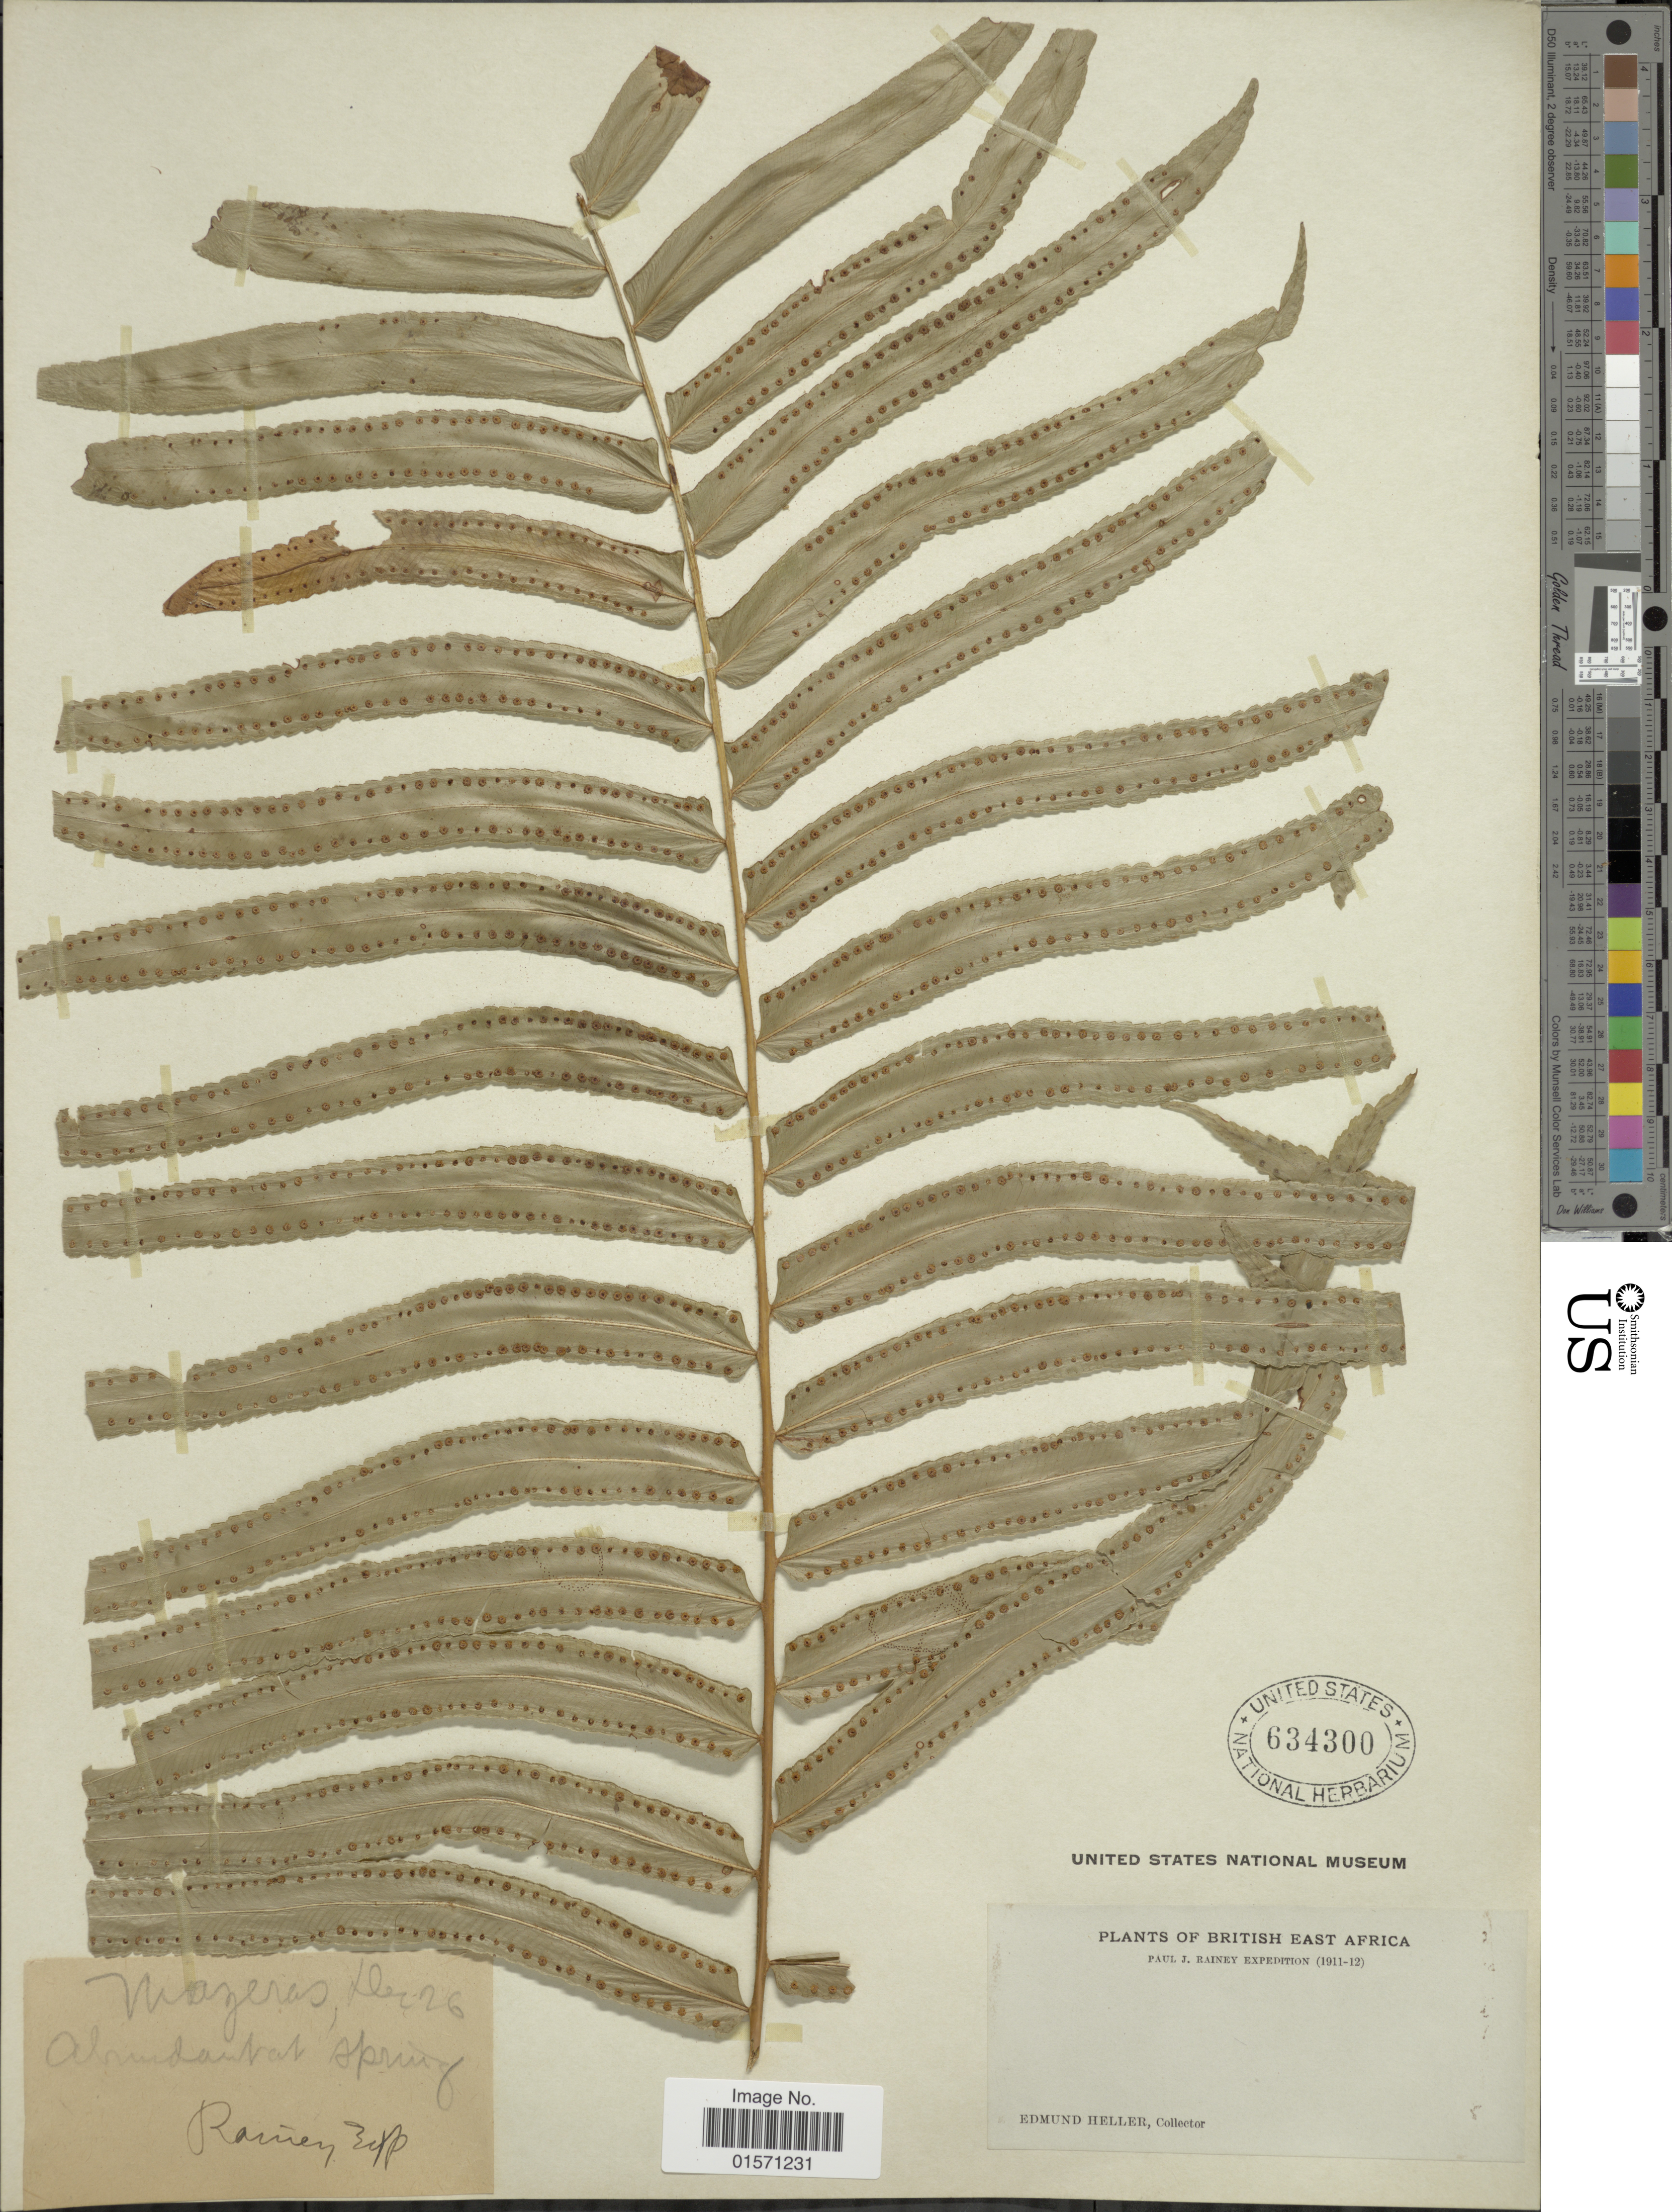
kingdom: Plantae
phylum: Tracheophyta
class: Polypodiopsida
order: Polypodiales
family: Nephrolepidaceae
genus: Nephrolepis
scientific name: Nephrolepis biserrata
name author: (Sw.) Schott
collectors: E. Heller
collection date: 1911-12-26/1912-12-16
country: Kenya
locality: British East Africa, Mazeras.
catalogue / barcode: US 634300